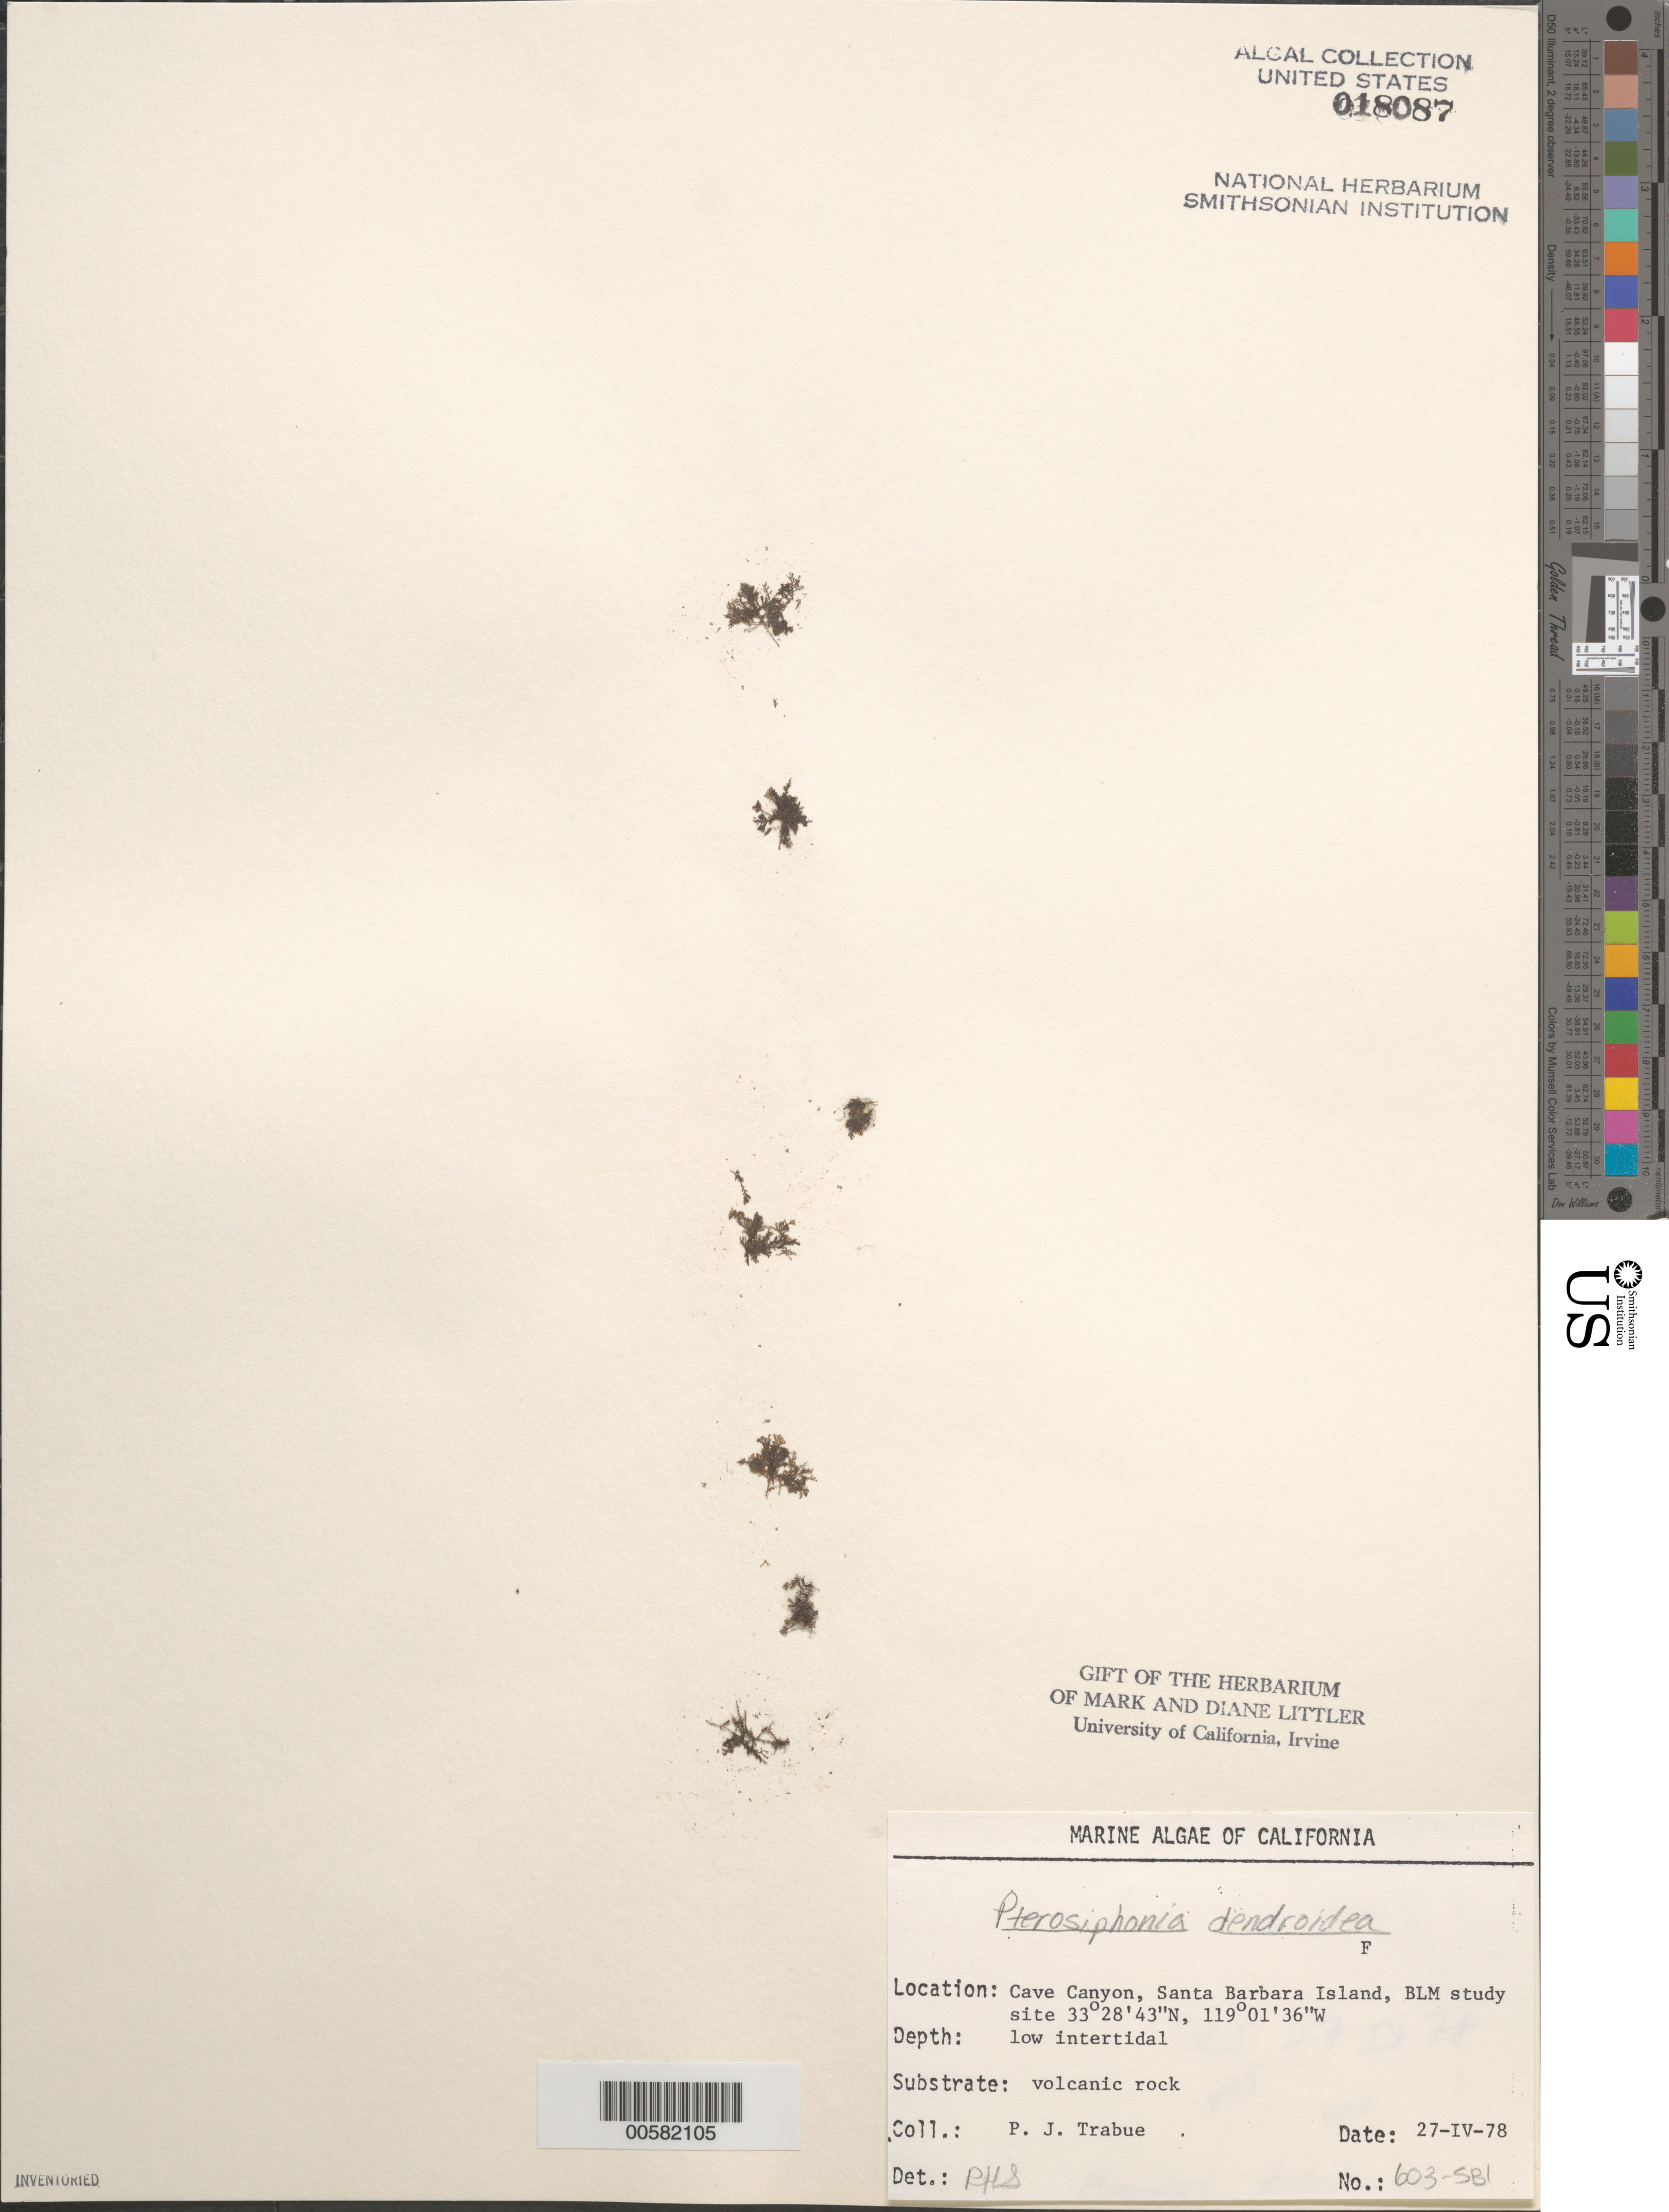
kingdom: Plantae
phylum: Rhodophyta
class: Florideophyceae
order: Ceramiales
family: Rhodomelaceae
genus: Symphyocladiella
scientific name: Symphyocladiella dendroidea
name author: (Montagne) Bustamante et al.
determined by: Algae name updating Project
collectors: P. J. Trabue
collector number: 603-sbi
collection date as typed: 27 Apr 1978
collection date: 1978-04-27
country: United States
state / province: California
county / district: Santa Barbara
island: Santa Barbara Island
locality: Cave Canyon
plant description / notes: BLM-SOCALBIGHT Rocky Intertidal Survey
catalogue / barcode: US 18087